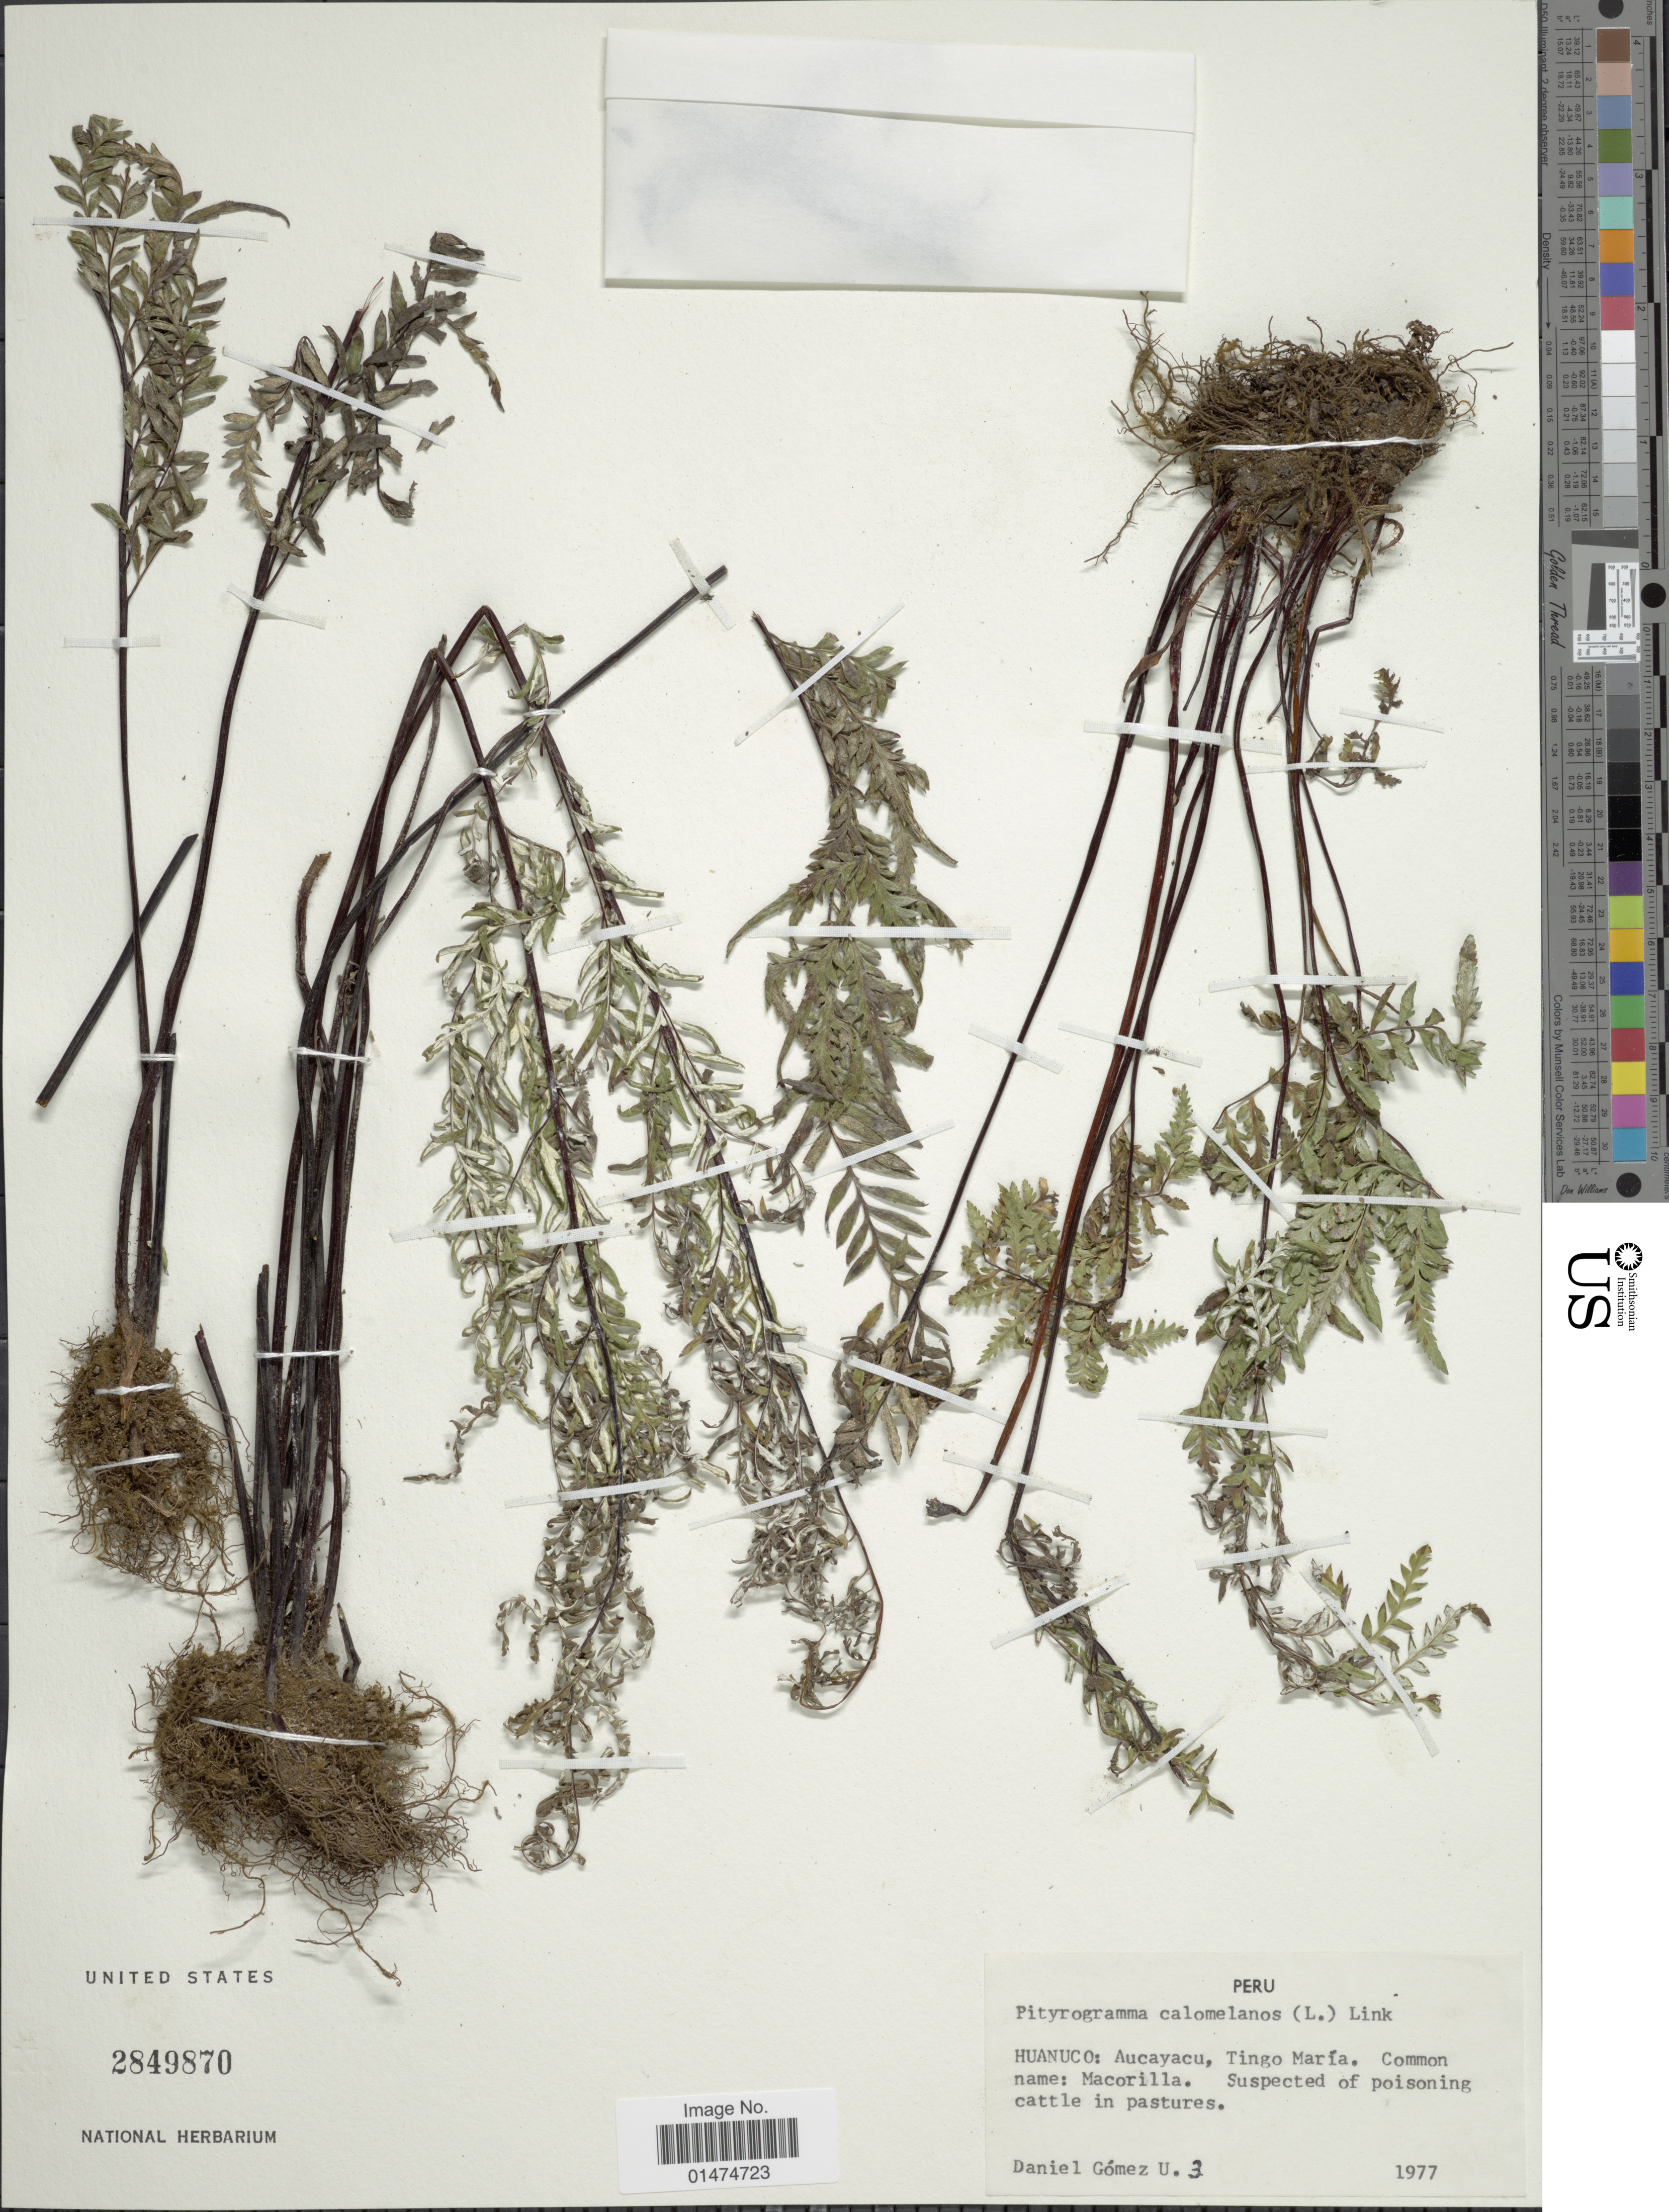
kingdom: Plantae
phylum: Tracheophyta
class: Polypodiopsida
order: Polypodiales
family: Pteridaceae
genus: Pityrogramma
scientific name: Pityrogramma calomelanos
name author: (L.) Link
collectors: D. Gómez U.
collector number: U3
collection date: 1977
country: Peru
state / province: Huánuco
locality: Aucayacu, Tingo Maria,Common name: Macorilla.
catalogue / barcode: US 2849870